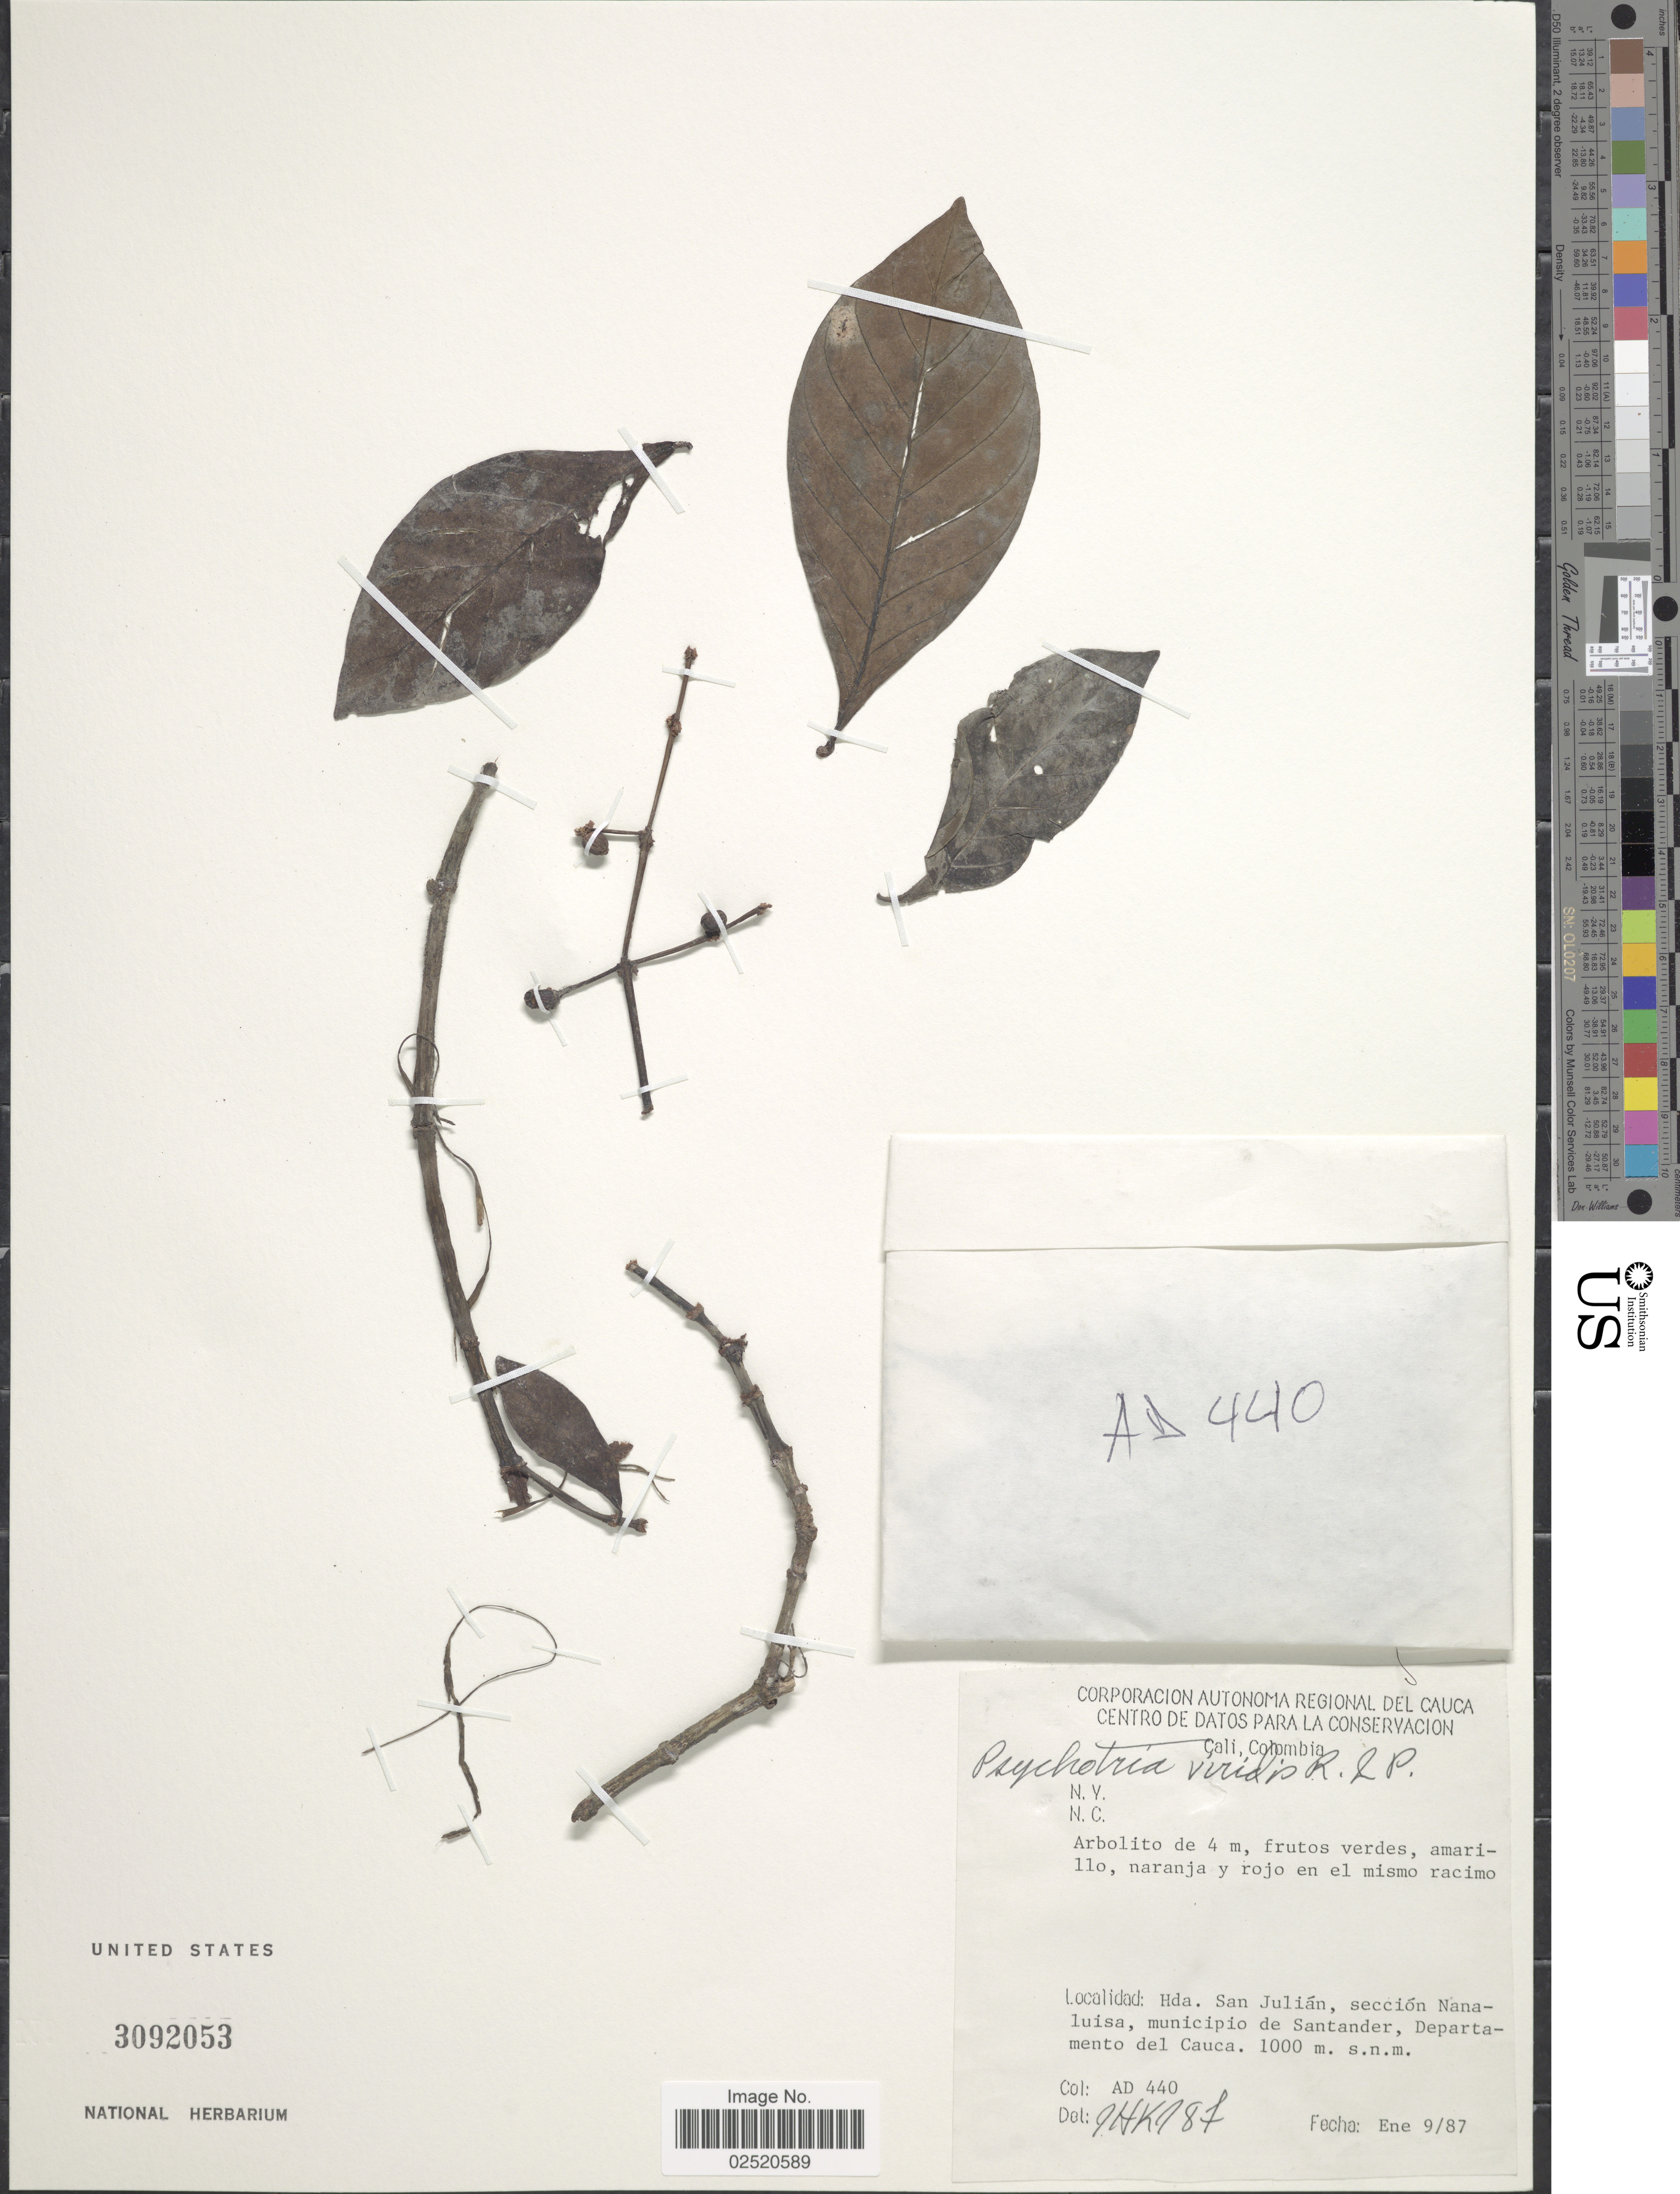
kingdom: Plantae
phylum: Tracheophyta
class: Magnoliopsida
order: Gentianales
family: Rubiaceae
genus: Psychotria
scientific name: Psychotria viridis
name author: Ruiz & Pav.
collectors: A. D.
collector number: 440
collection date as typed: Transcribed d/m/y: 9/1/87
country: Colombia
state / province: Cauca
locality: Hda. San Julián, sección Nanaluisa, municipio de Santander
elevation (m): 1000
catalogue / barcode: US 3092053